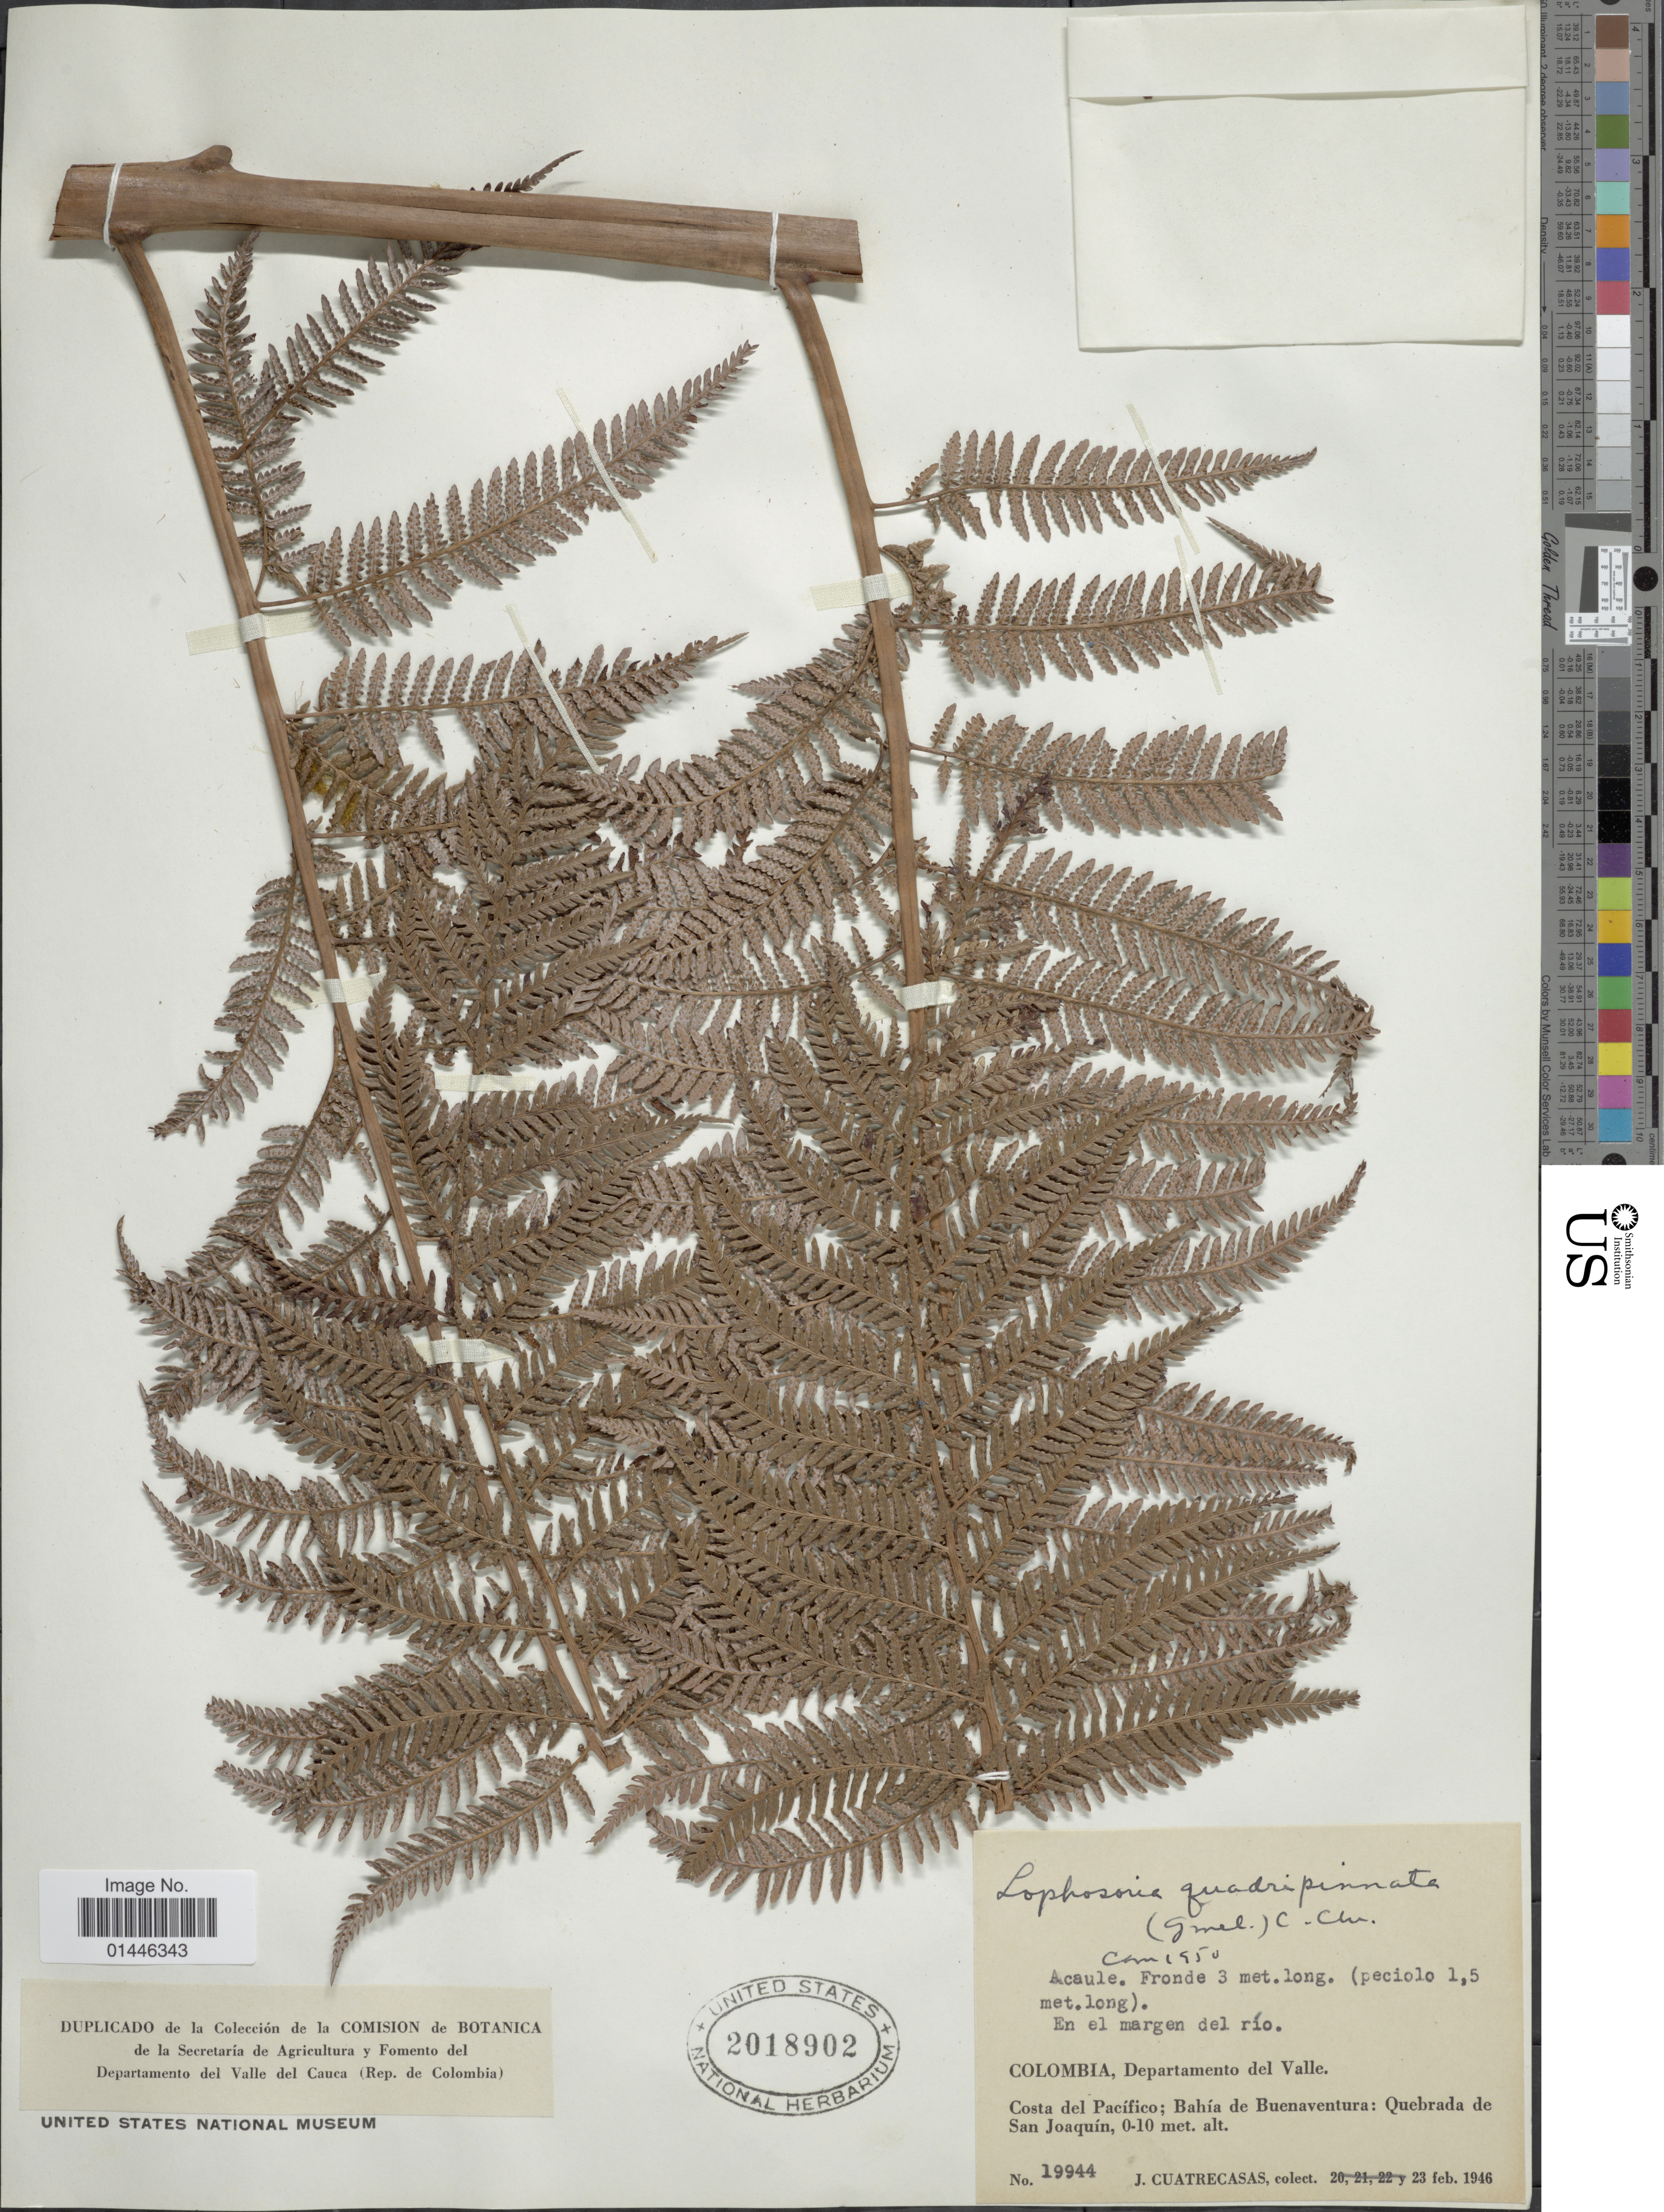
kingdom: Plantae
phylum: Tracheophyta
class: Polypodiopsida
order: Cyatheales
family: Dicksoniaceae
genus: Lophosoria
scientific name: Lophosoria quadripinnata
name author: (J.F. Gmel.) C. Chr.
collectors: J. Cuatrecasas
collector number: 19944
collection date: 1946-02-23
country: Colombia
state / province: Valle del Cauca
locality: Departamento del Valle. Costa del Pacífico; Bahía de Buenaventura: Quebrada de San Joaquín. En el margen del rio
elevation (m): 0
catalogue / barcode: US 2018902